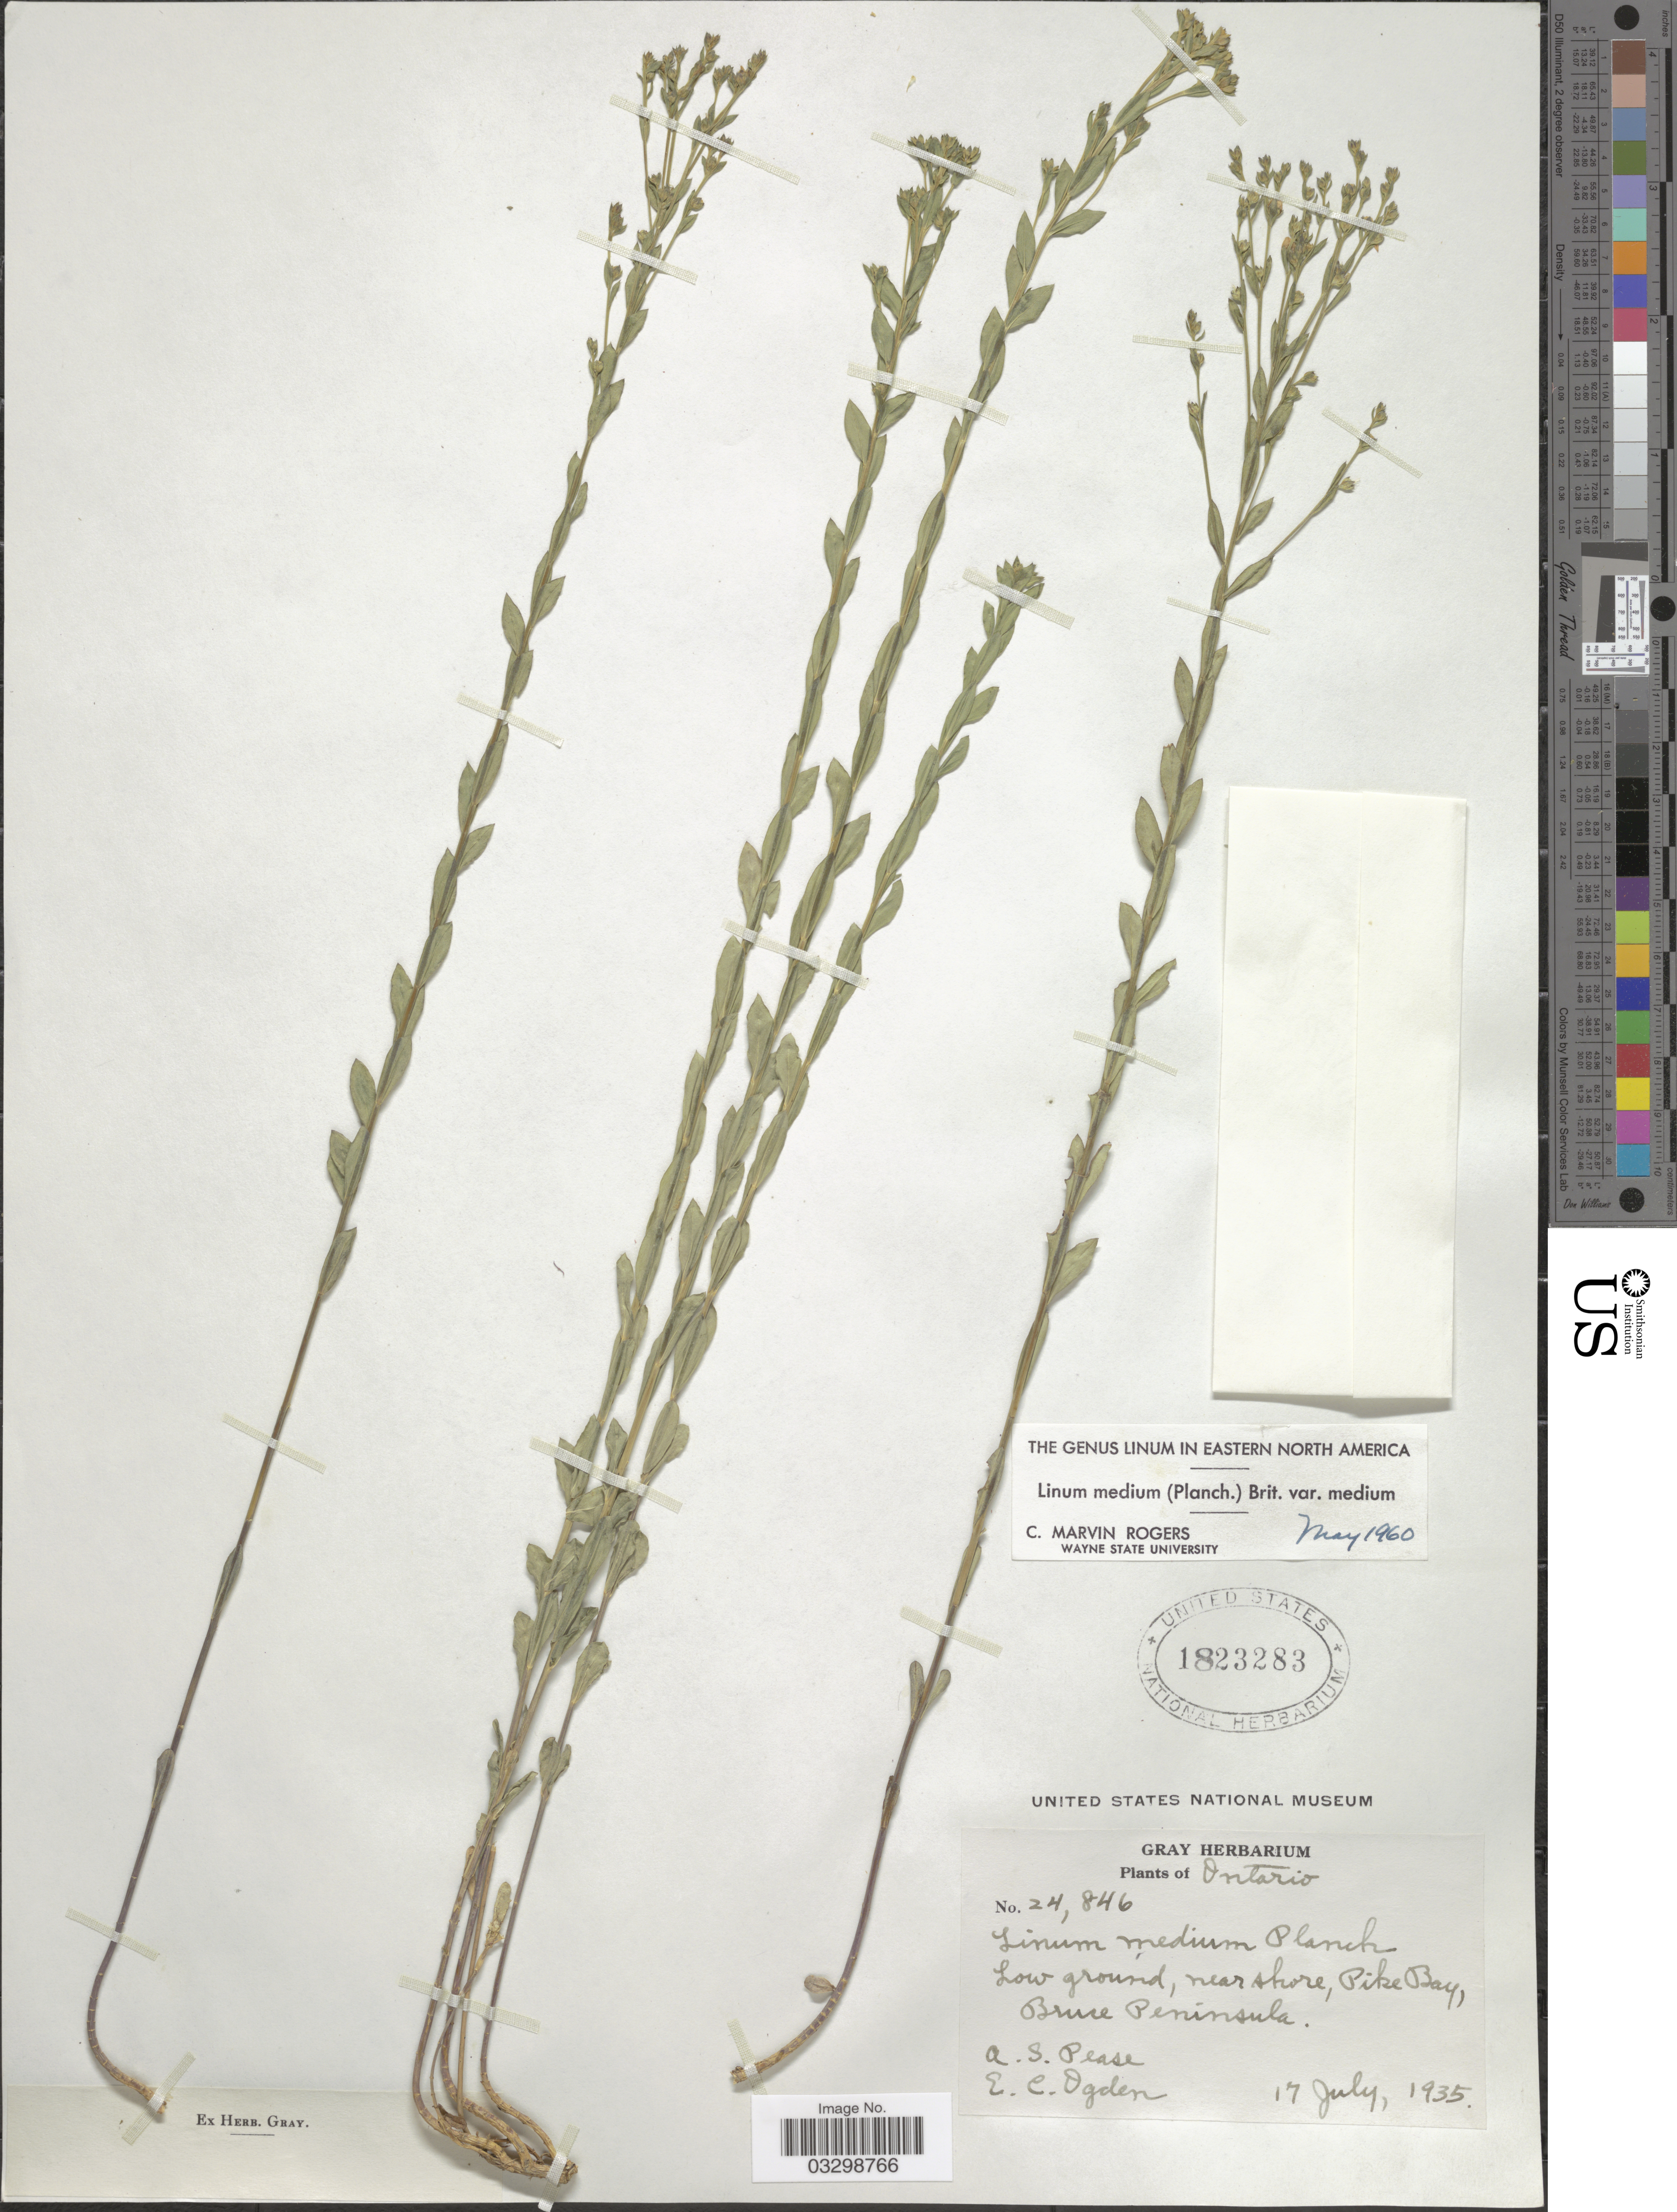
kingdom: Plantae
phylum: Tracheophyta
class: Magnoliopsida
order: Malpighiales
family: Linaceae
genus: Linum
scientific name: Linum medium var. medium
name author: (Planch.) Britton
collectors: A. S. Pease & E. Ogden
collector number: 24846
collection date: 1935-07-17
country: Canada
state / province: Ontario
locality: Pike Bay, Bruce Peninsula.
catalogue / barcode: US 1823283